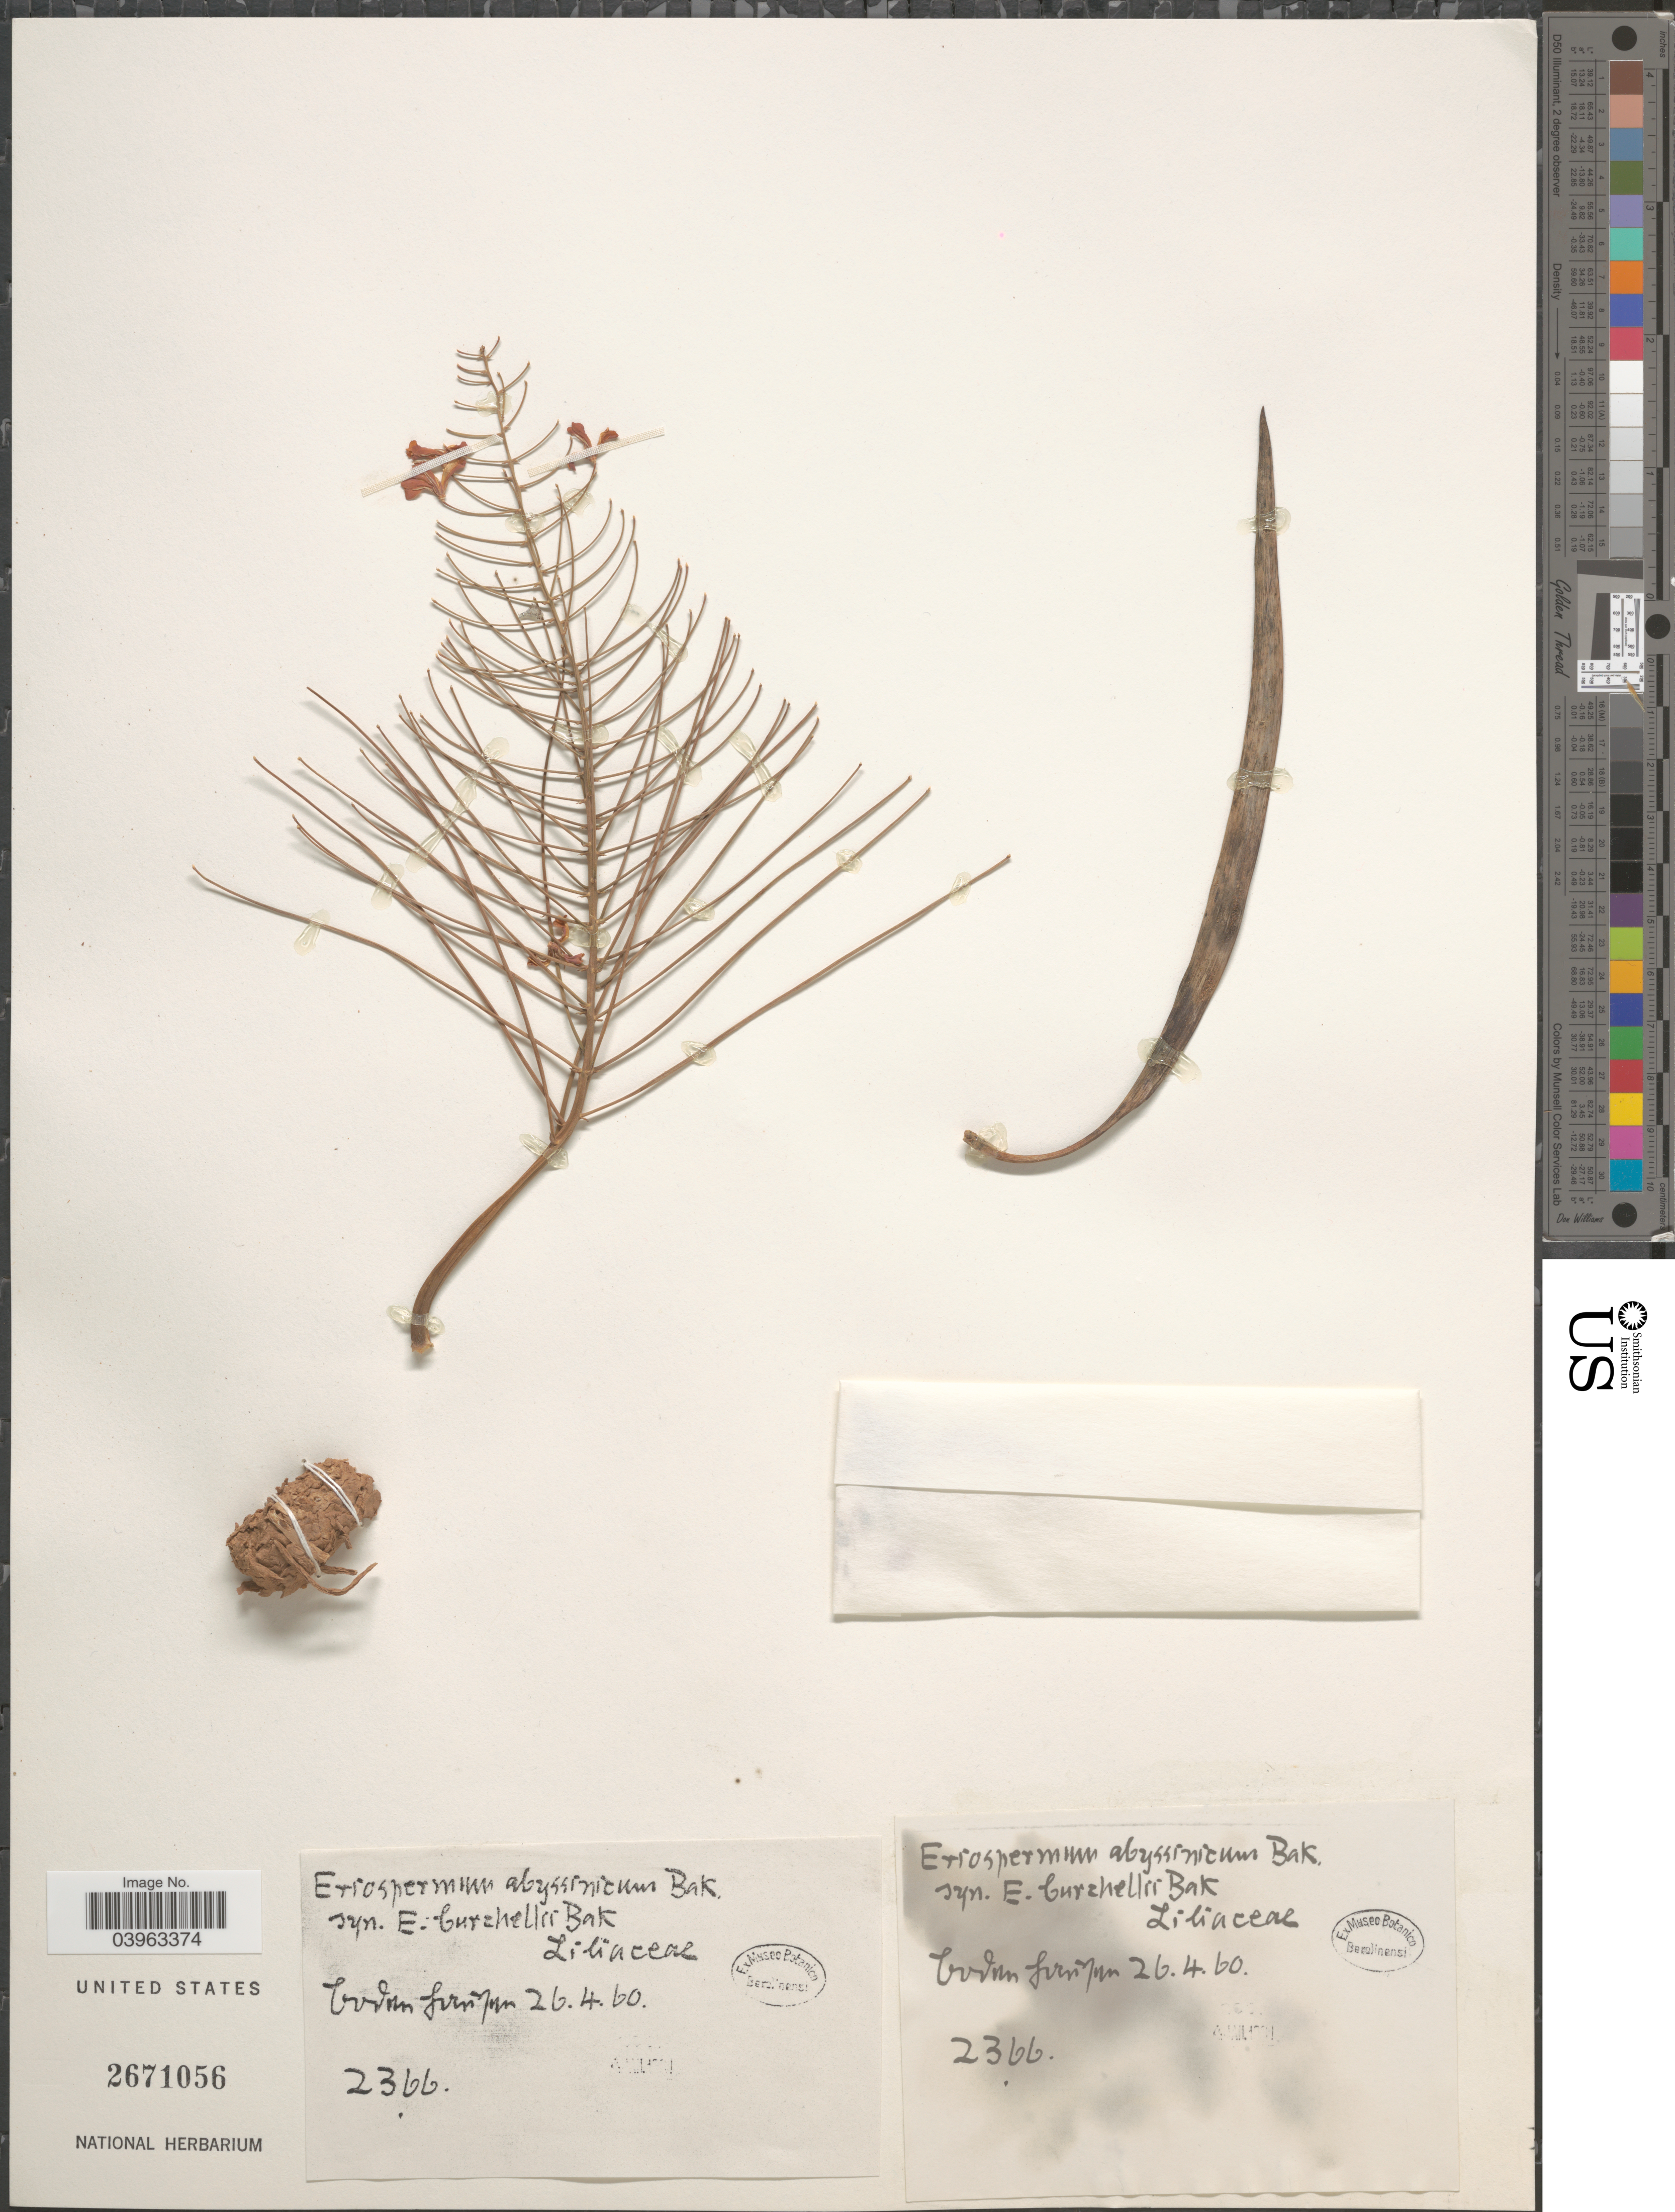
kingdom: Plantae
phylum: Tracheophyta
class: Liliopsida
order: Asparagales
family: Asparagaceae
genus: Eriospermum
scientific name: Eriospermum abyssinicum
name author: Baker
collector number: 2366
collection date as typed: Transcribed d/m/y: 26/4/60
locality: X.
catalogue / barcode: US 2671056